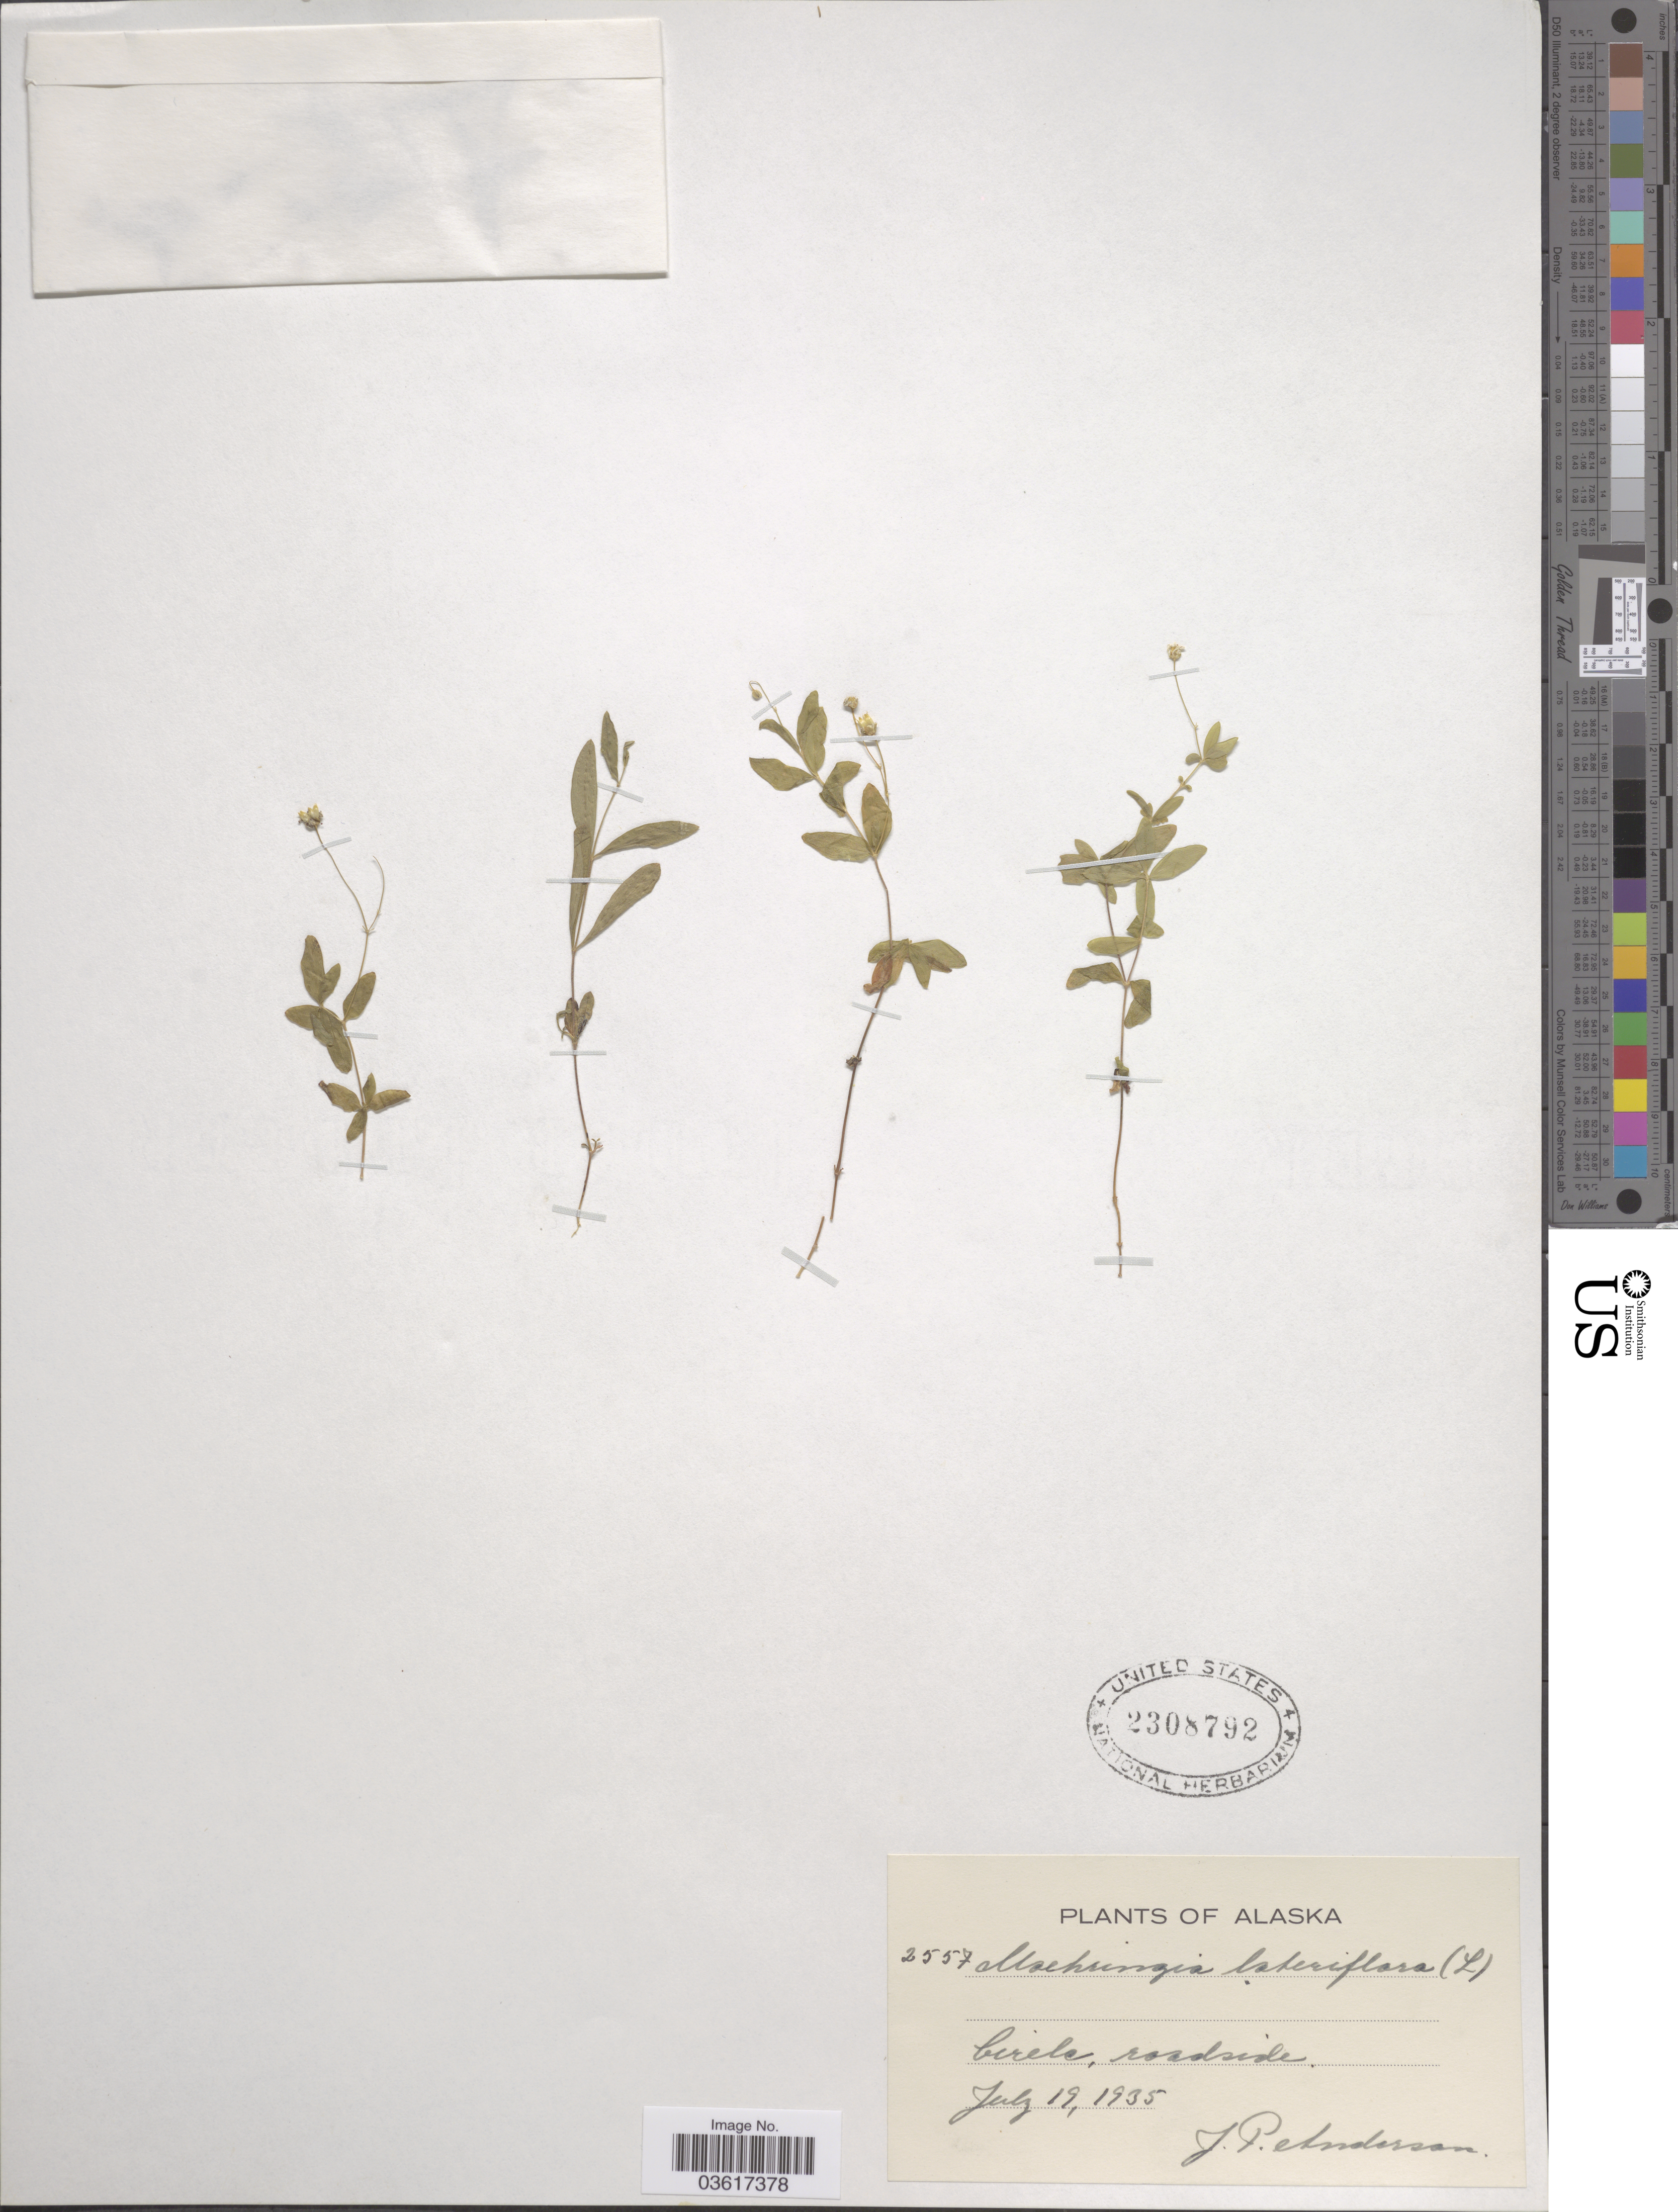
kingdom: Plantae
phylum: Tracheophyta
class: Magnoliopsida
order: Caryophyllales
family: Caryophyllaceae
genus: Moehringia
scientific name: Moehringia lateriflora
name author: (L.) Fenzl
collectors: J. P. Anderson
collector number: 2557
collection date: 1935-07-19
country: United States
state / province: Alaska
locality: Circle, roadside.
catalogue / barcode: US 2308792